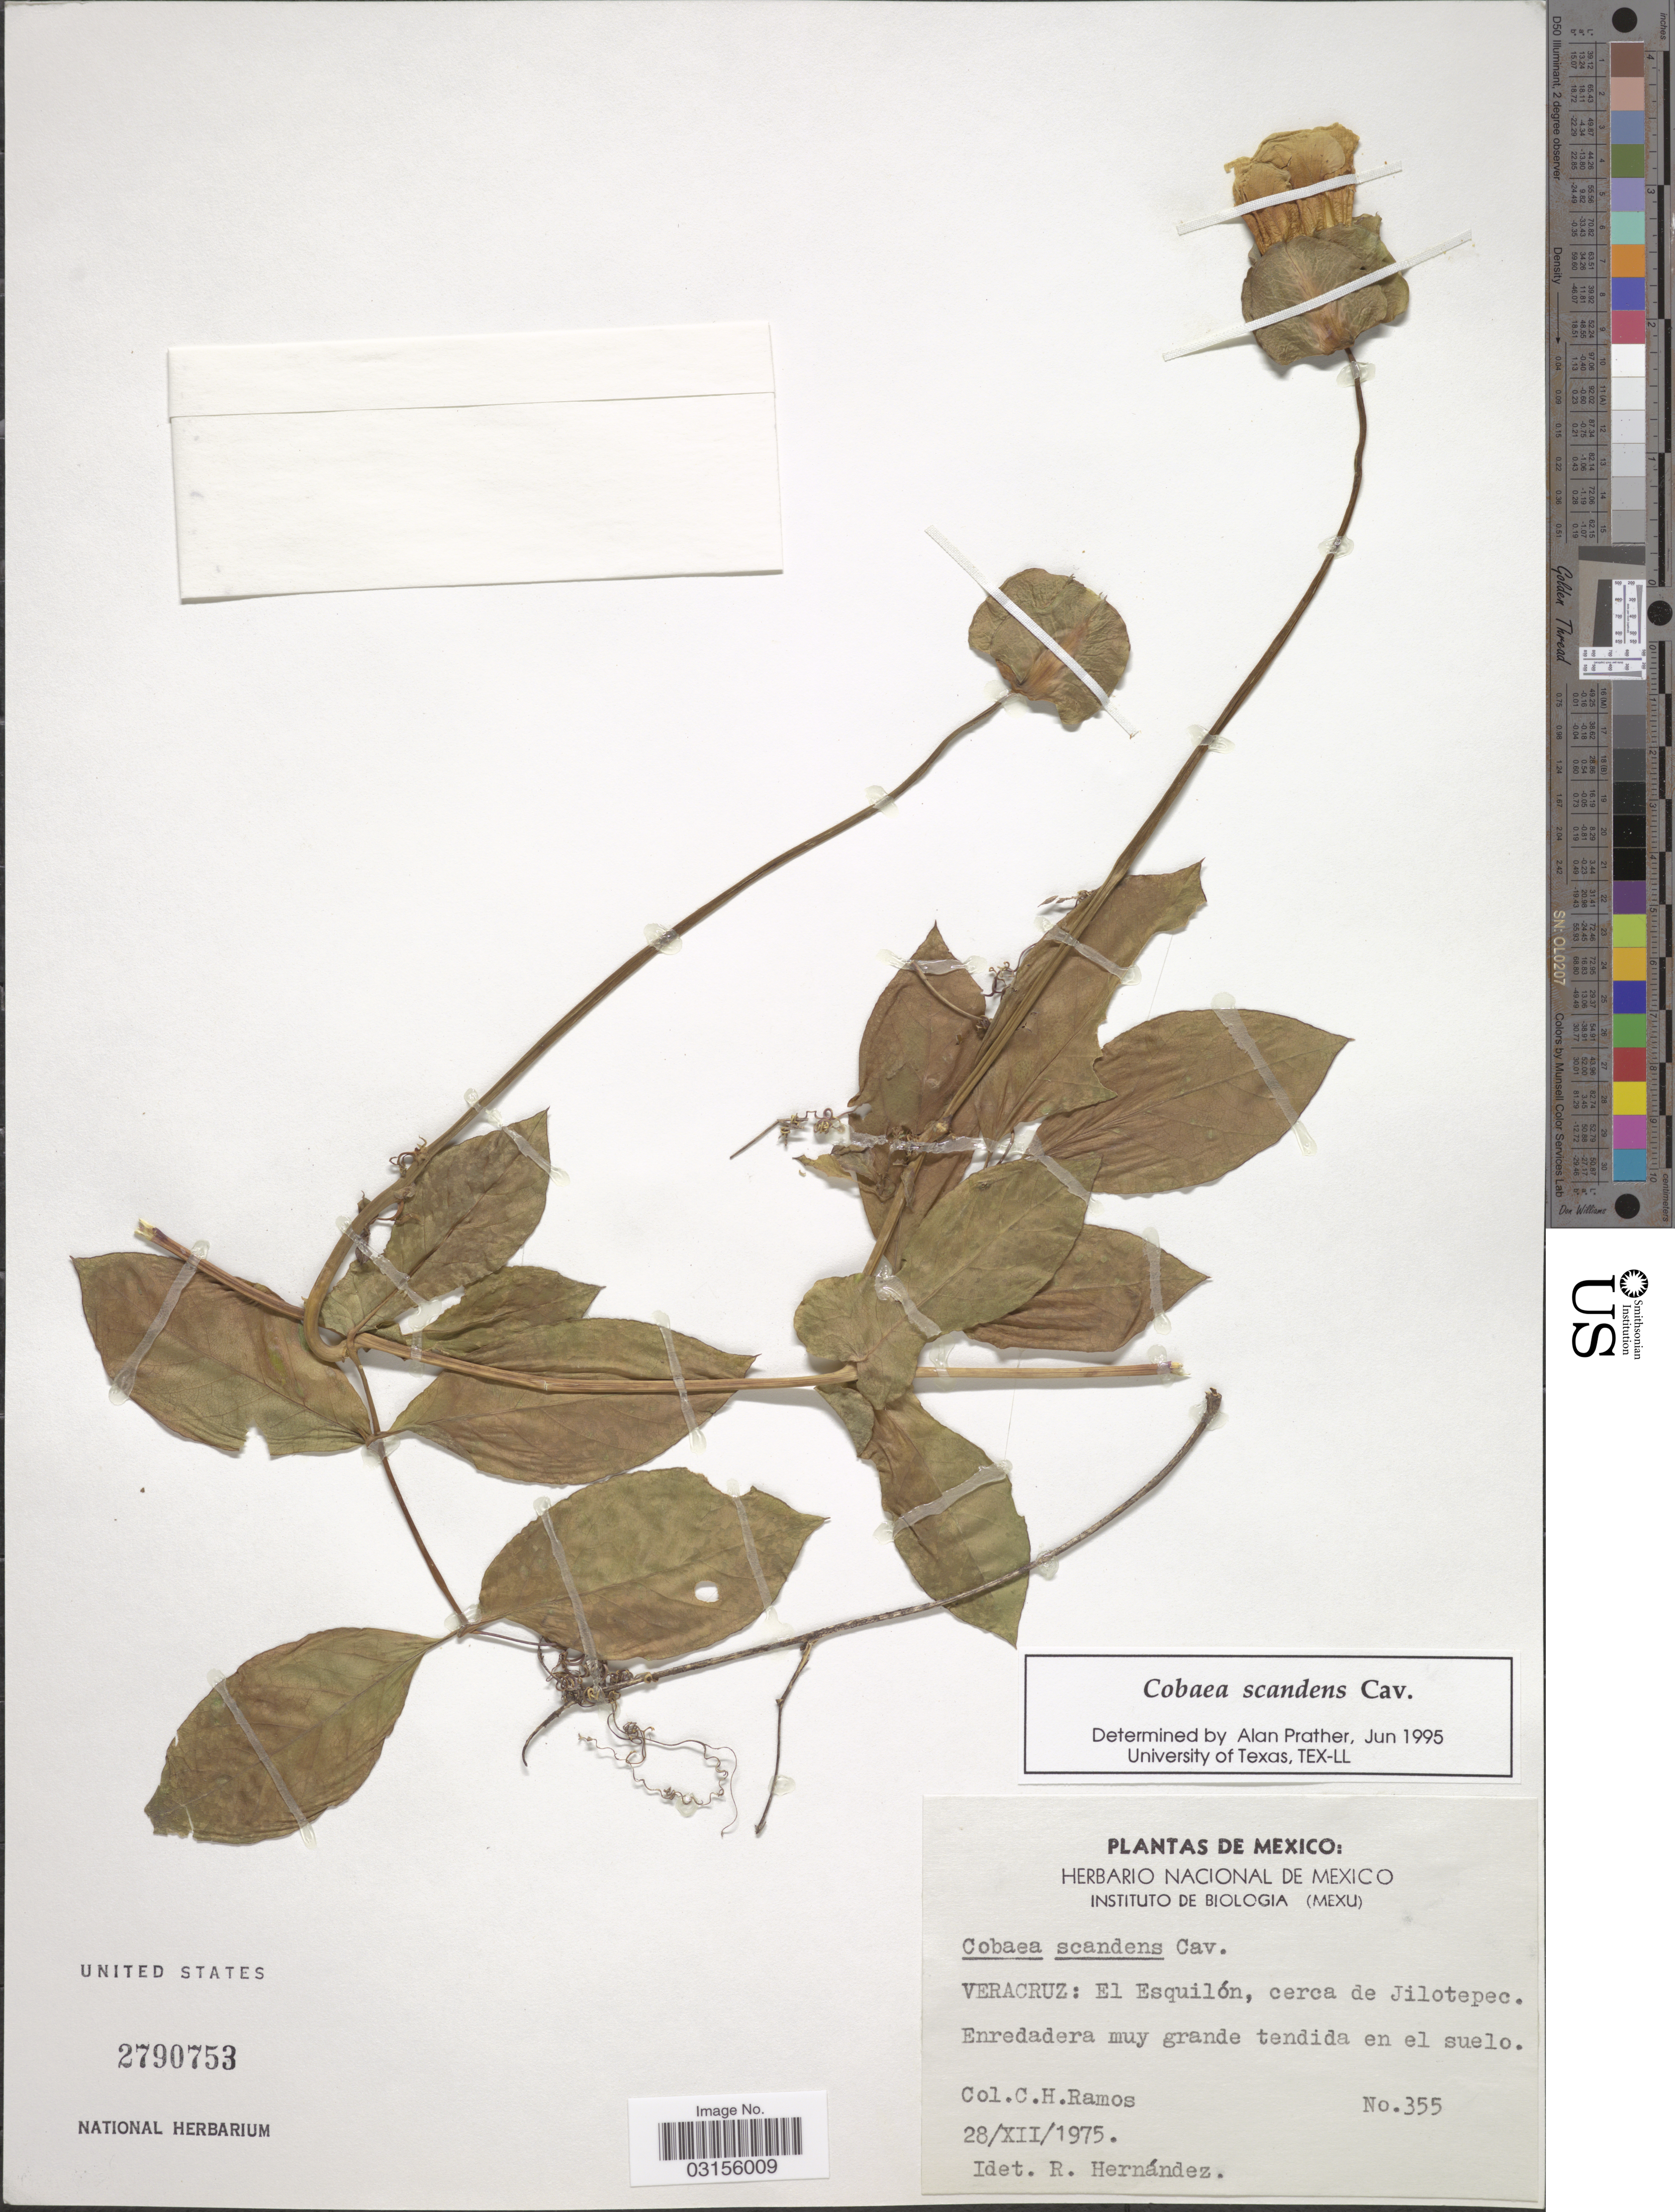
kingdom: Plantae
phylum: Tracheophyta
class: Magnoliopsida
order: Ericales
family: Polemoniaceae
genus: Cobaea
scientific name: Cobaea scandens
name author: Cav.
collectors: C. H. Ramos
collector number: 355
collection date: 1975-12-28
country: Mexico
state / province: Veracruz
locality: El Esquilón, cerca de Jilotepec.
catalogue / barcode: US 2790753